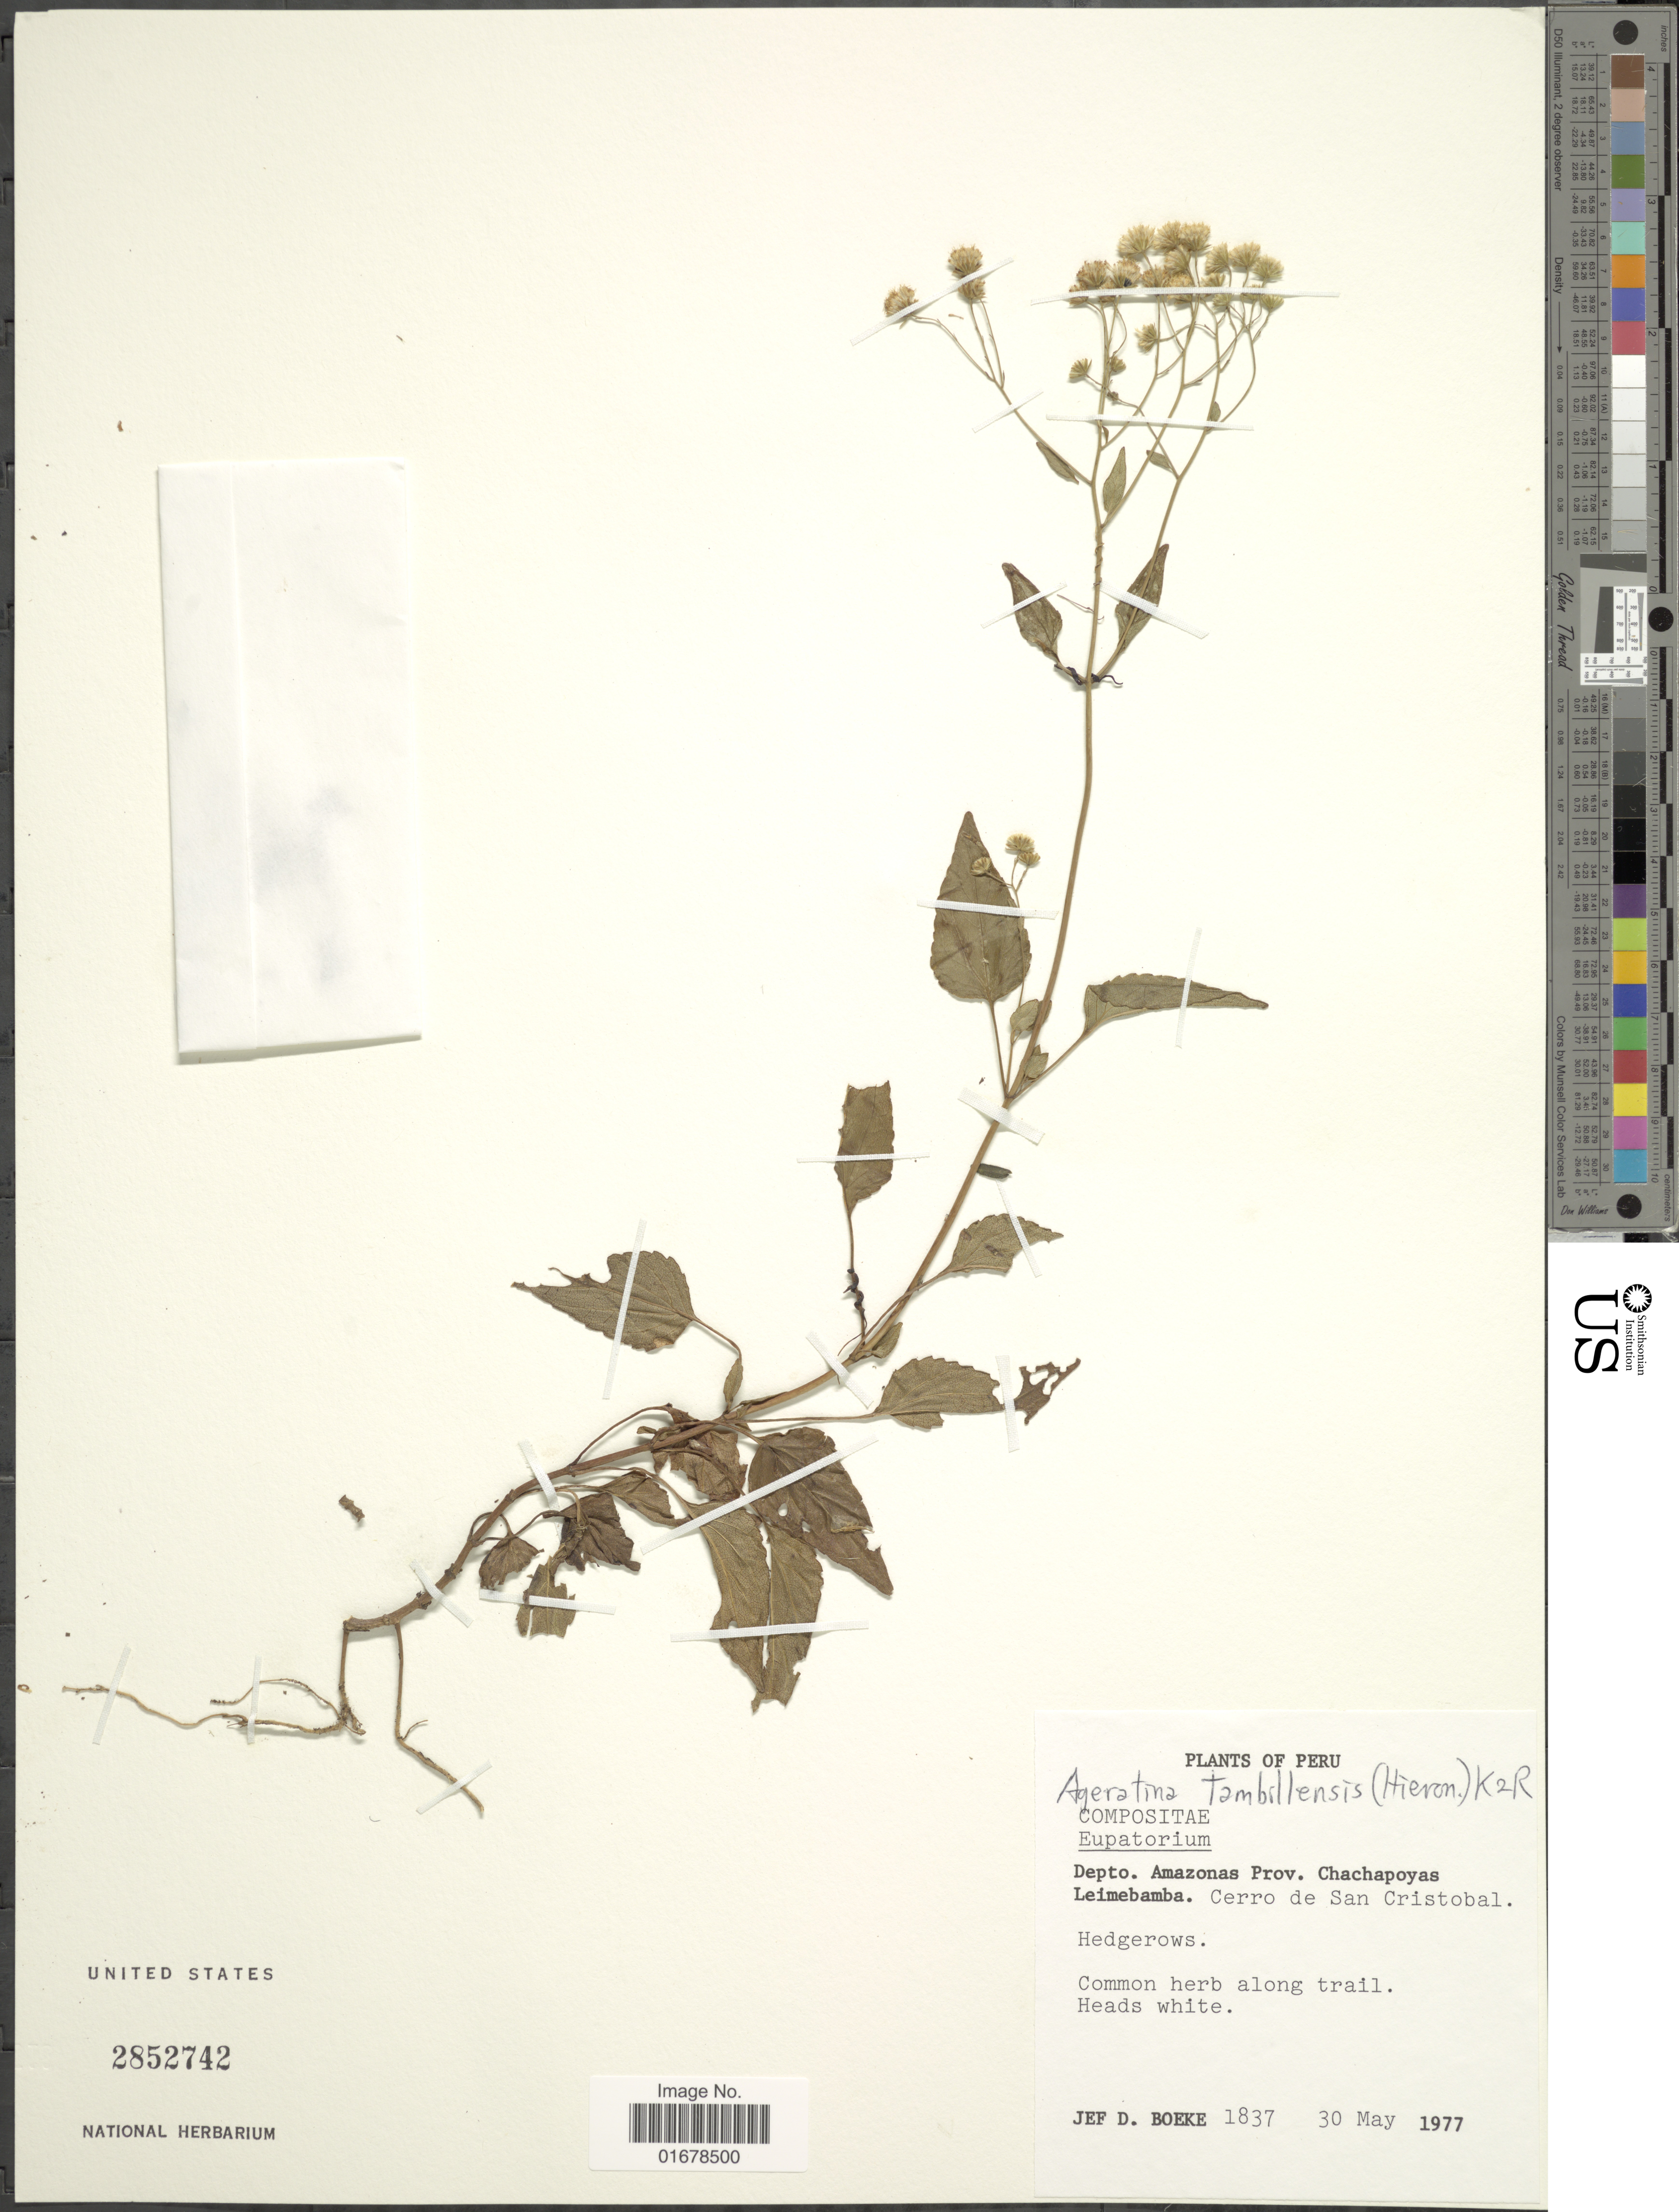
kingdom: Plantae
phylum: Tracheophyta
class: Magnoliopsida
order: Asterales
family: Asteraceae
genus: Ageratina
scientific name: Ageratina tambillensis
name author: (Hieron.) R.M. King & H. Rob.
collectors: J. D. Boeke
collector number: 1837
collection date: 1977-05-30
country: Peru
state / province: Amazonas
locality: Depto. Amazonas, Prov. Chachapoyas, Leimebamba, Cerro de Dan Cristobal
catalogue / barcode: US 2852742